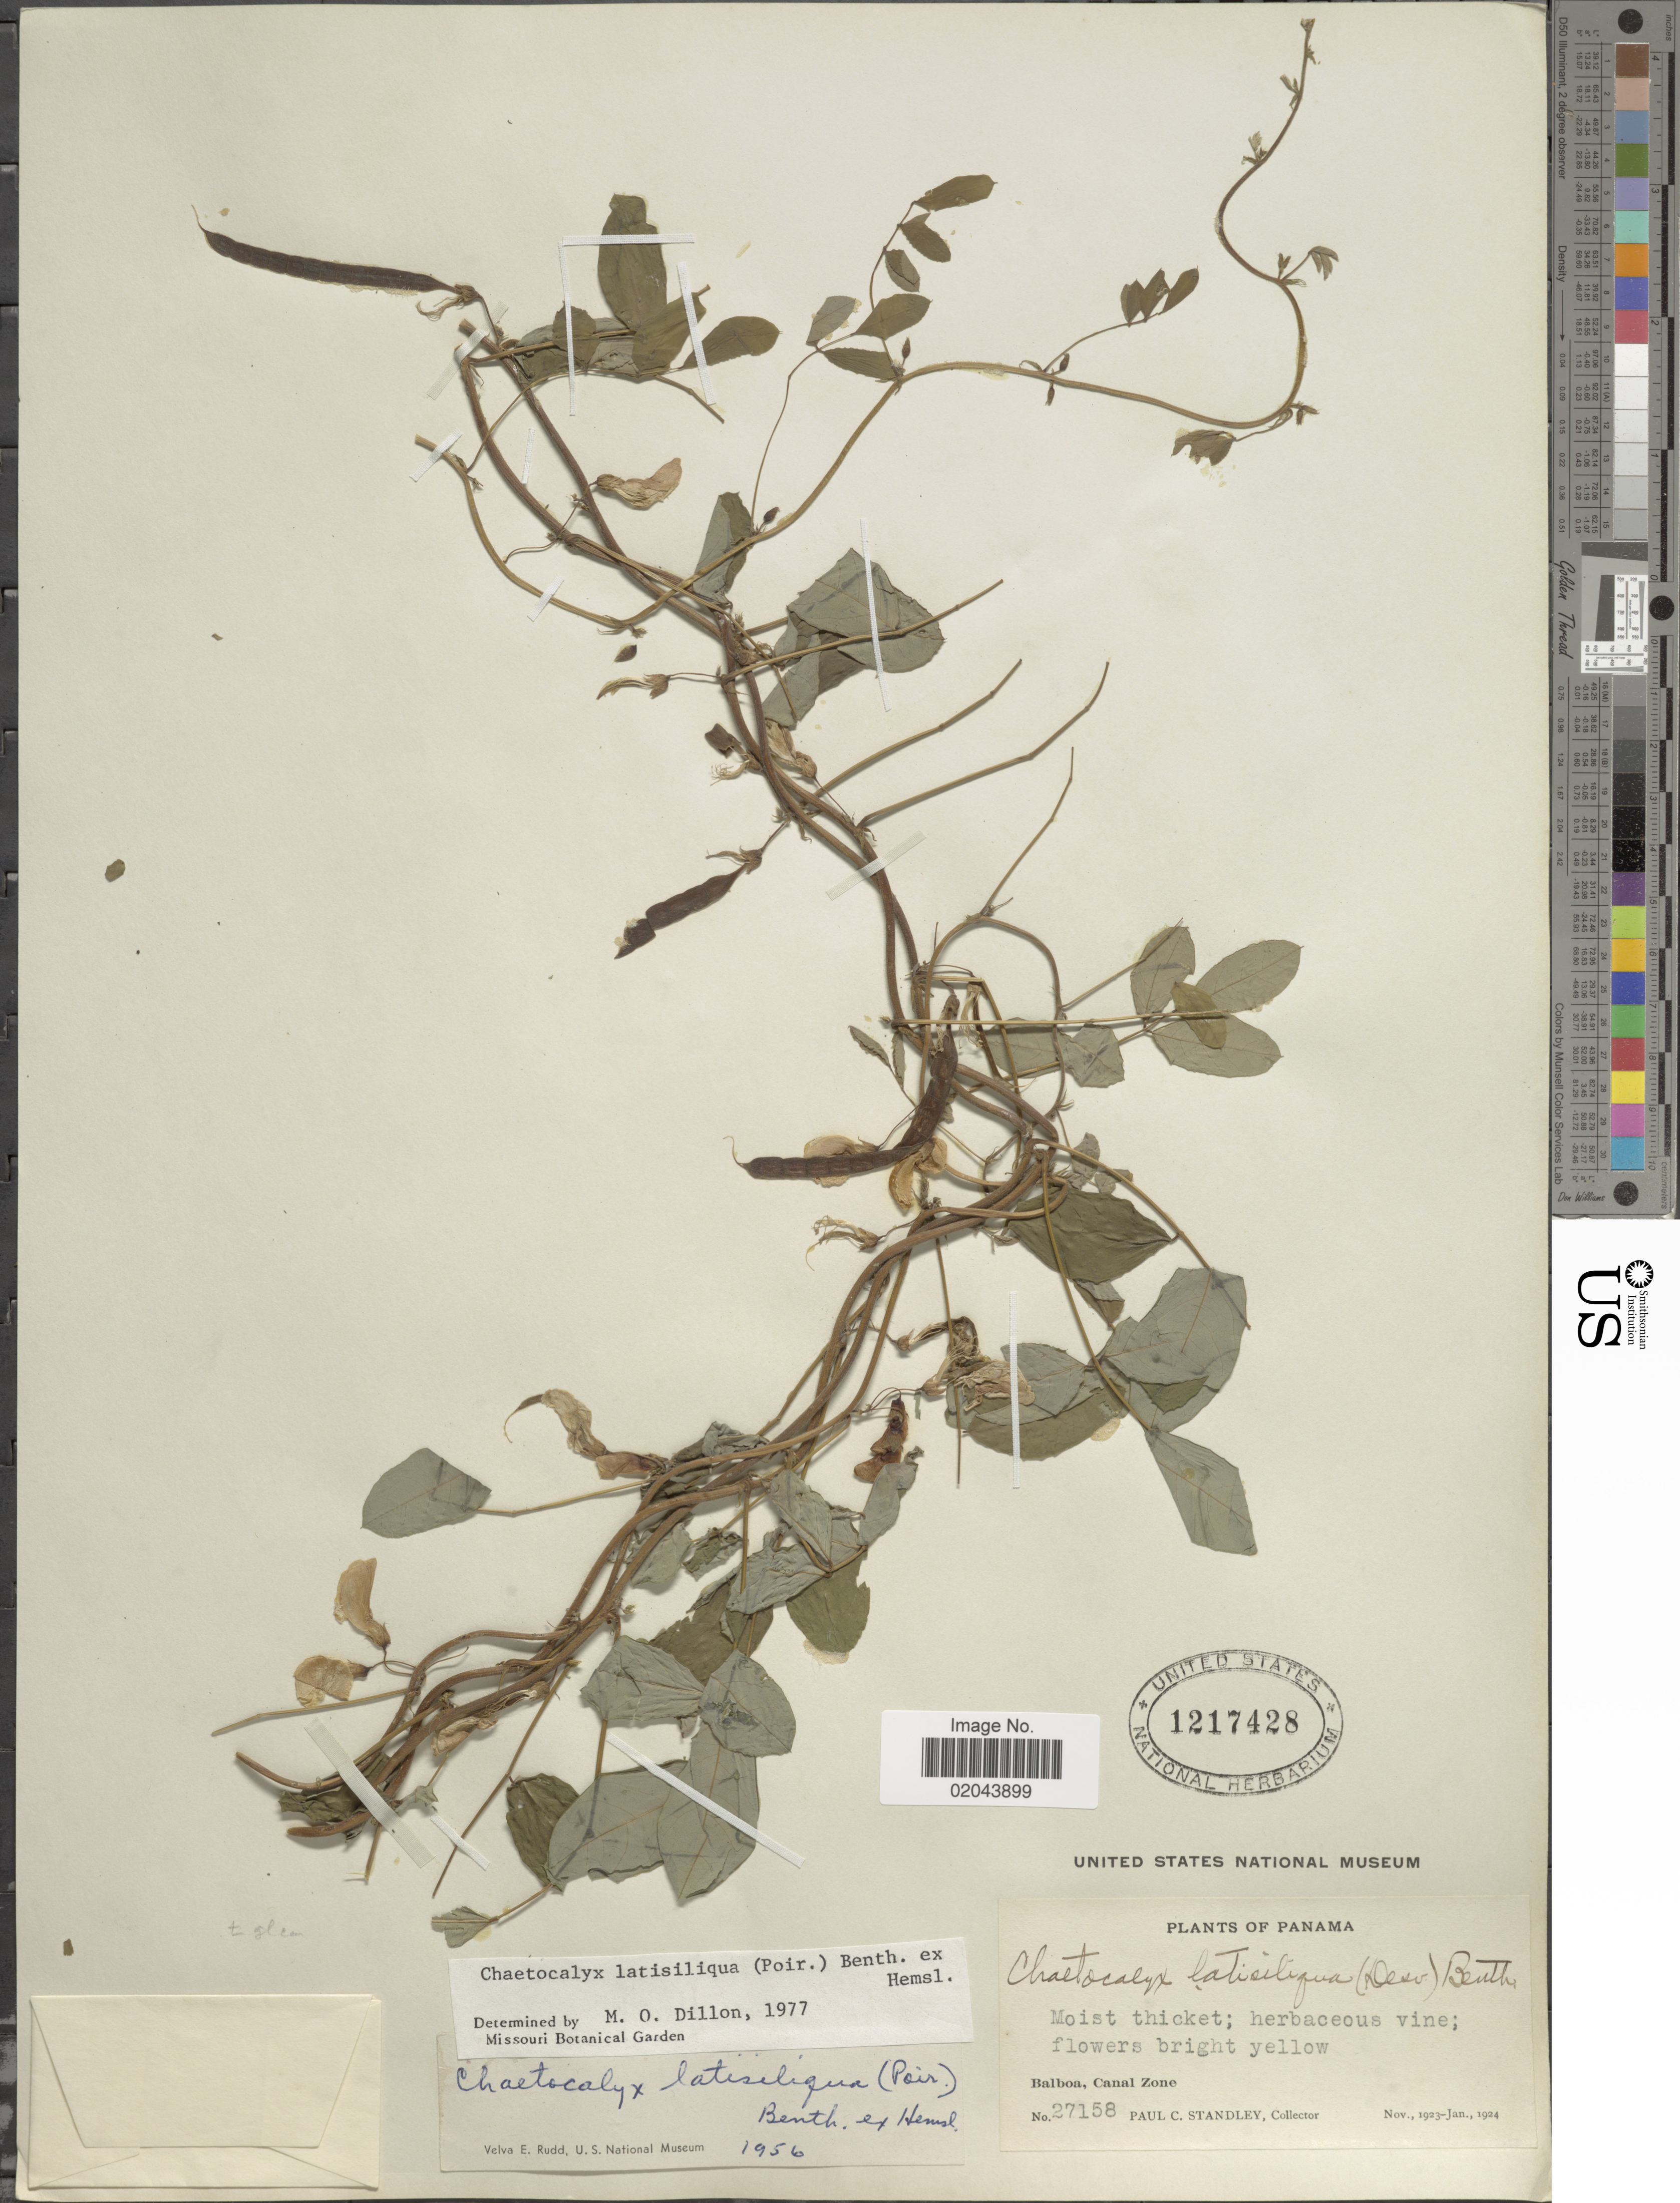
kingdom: Plantae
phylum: Tracheophyta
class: Magnoliopsida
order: Fabales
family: Fabaceae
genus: Chaetocalyx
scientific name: Chaetocalyx latisiliqua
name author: (Poir.) Benth. ex Hemsl.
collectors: P. C. Standley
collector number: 27158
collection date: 1923-11/1924-01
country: Panama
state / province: Colón / Panamá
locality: Canal Zone, Balboa.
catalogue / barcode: US 1217428